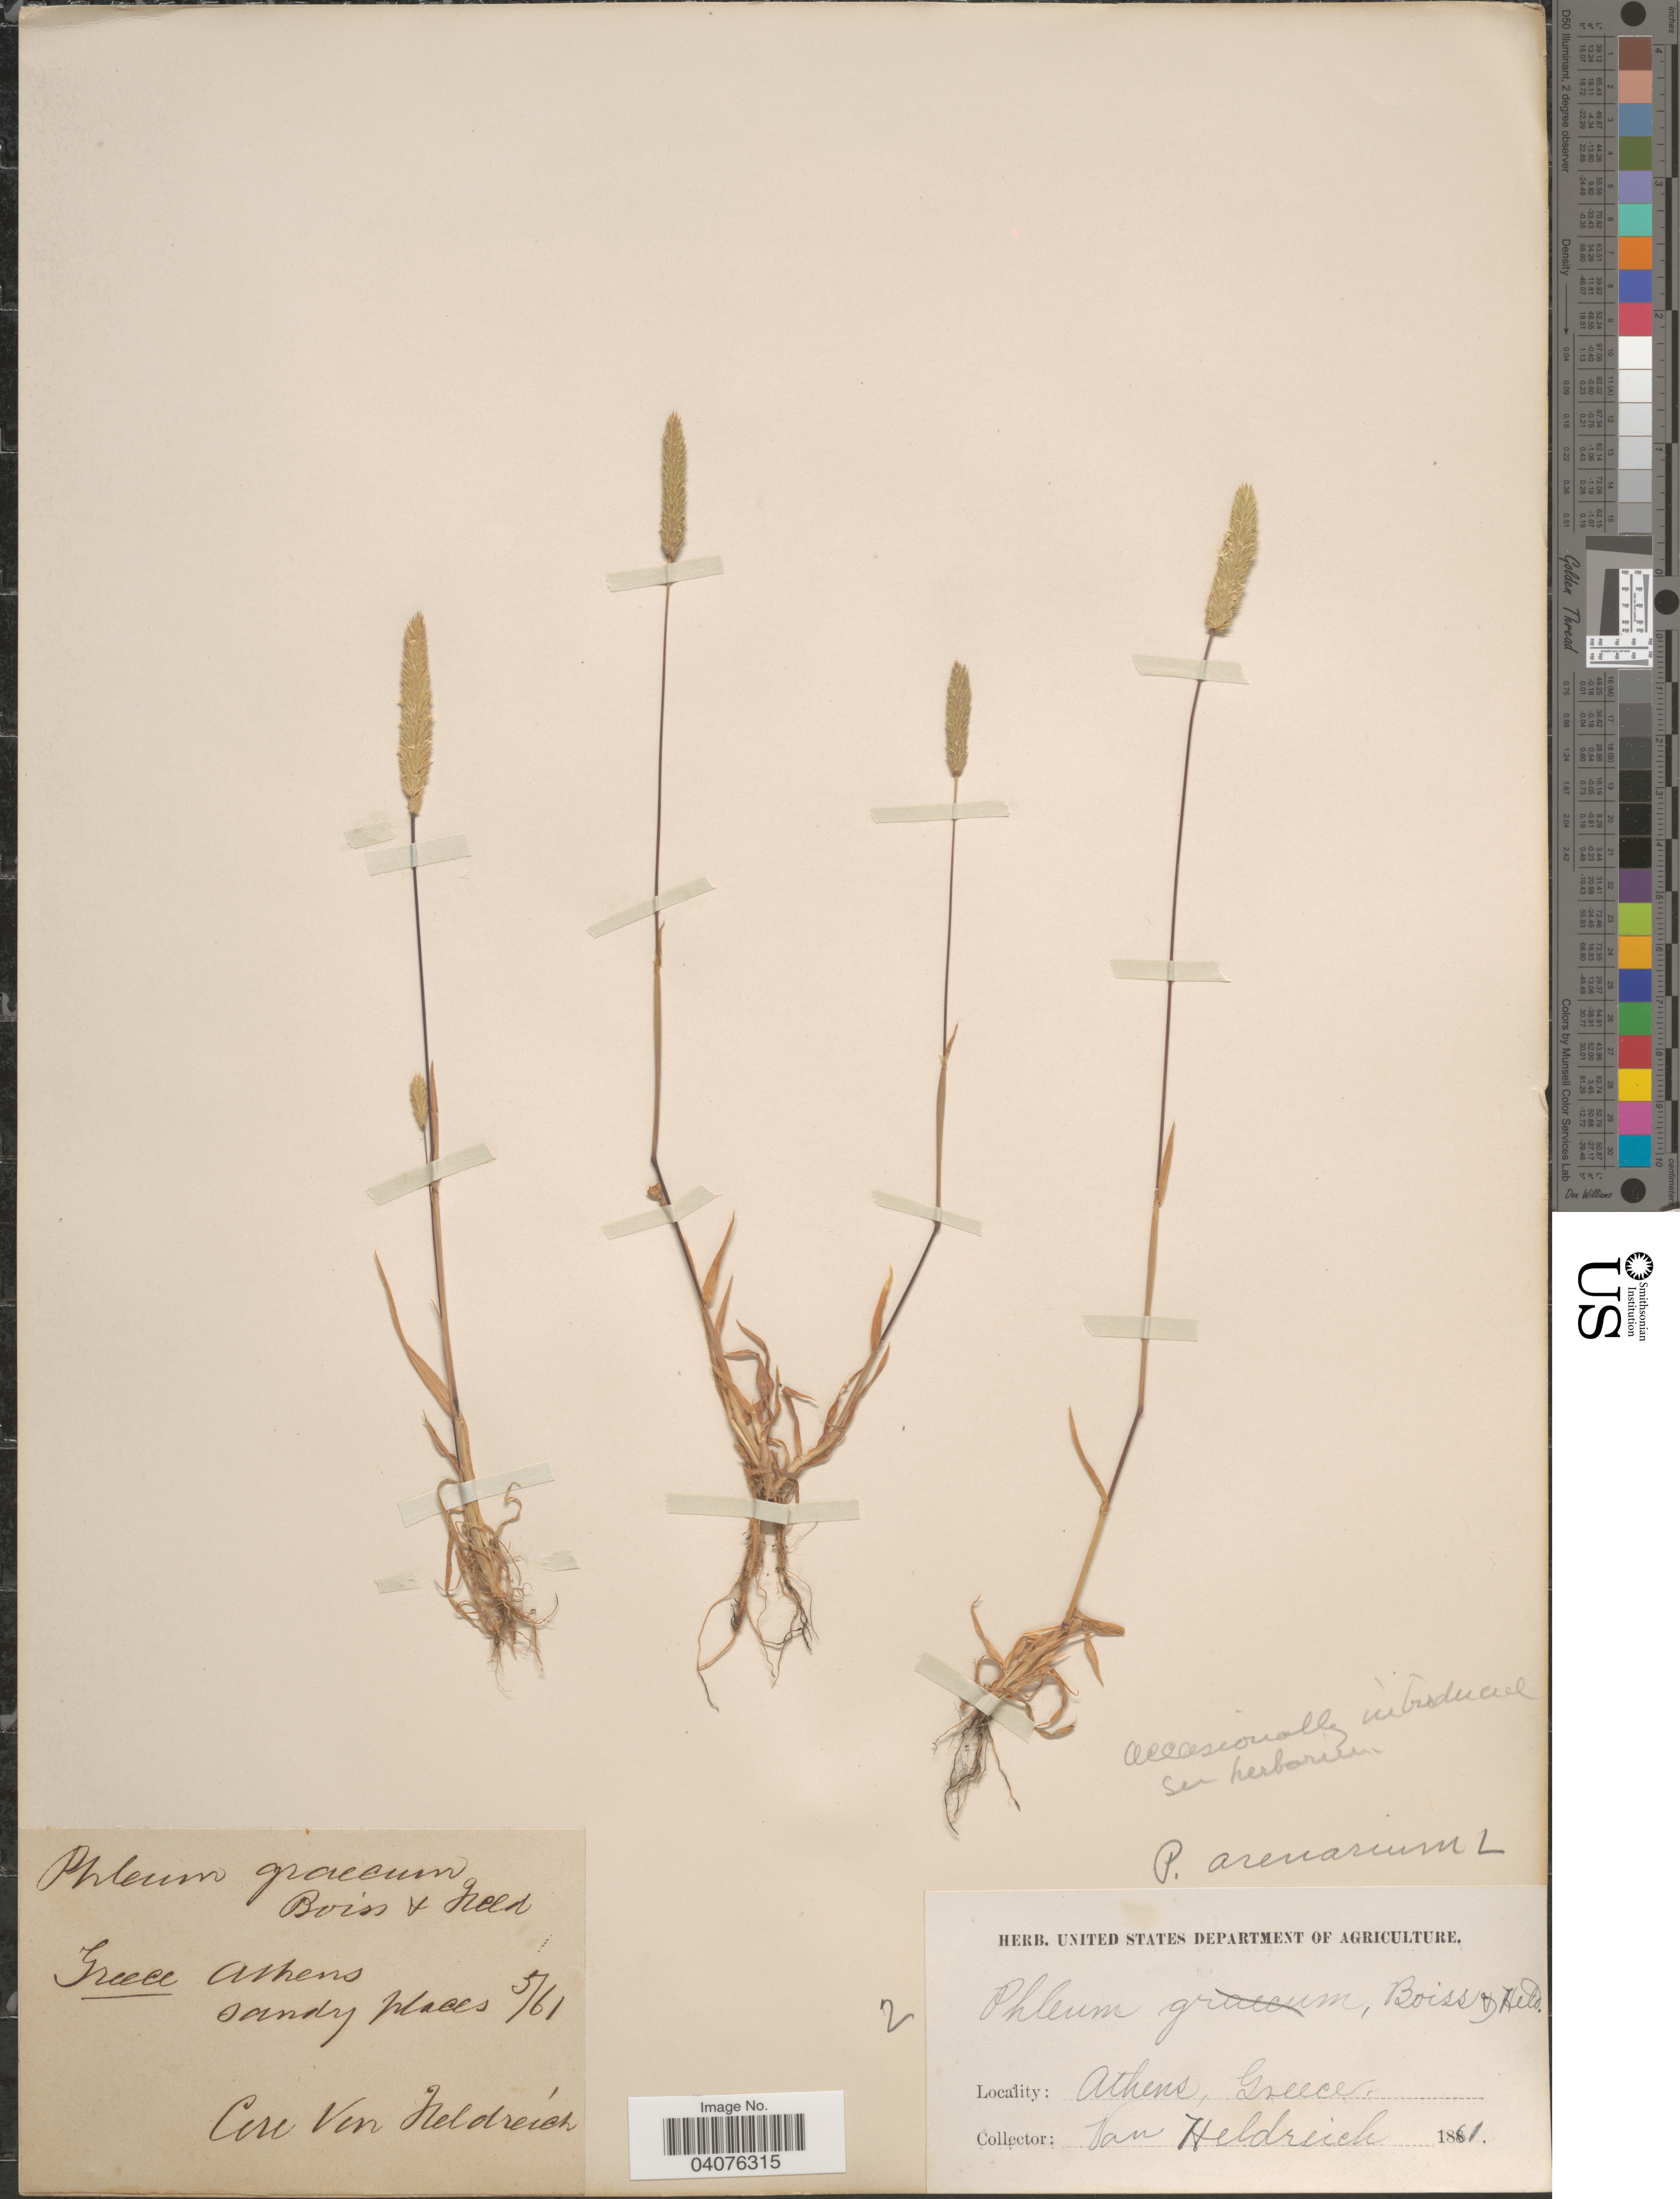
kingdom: Plantae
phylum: Tracheophyta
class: Liliopsida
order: Poales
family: Poaceae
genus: Phleum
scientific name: Phleum arenarium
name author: L.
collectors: T. H. von Heldreich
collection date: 1861-05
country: Greece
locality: Athens.